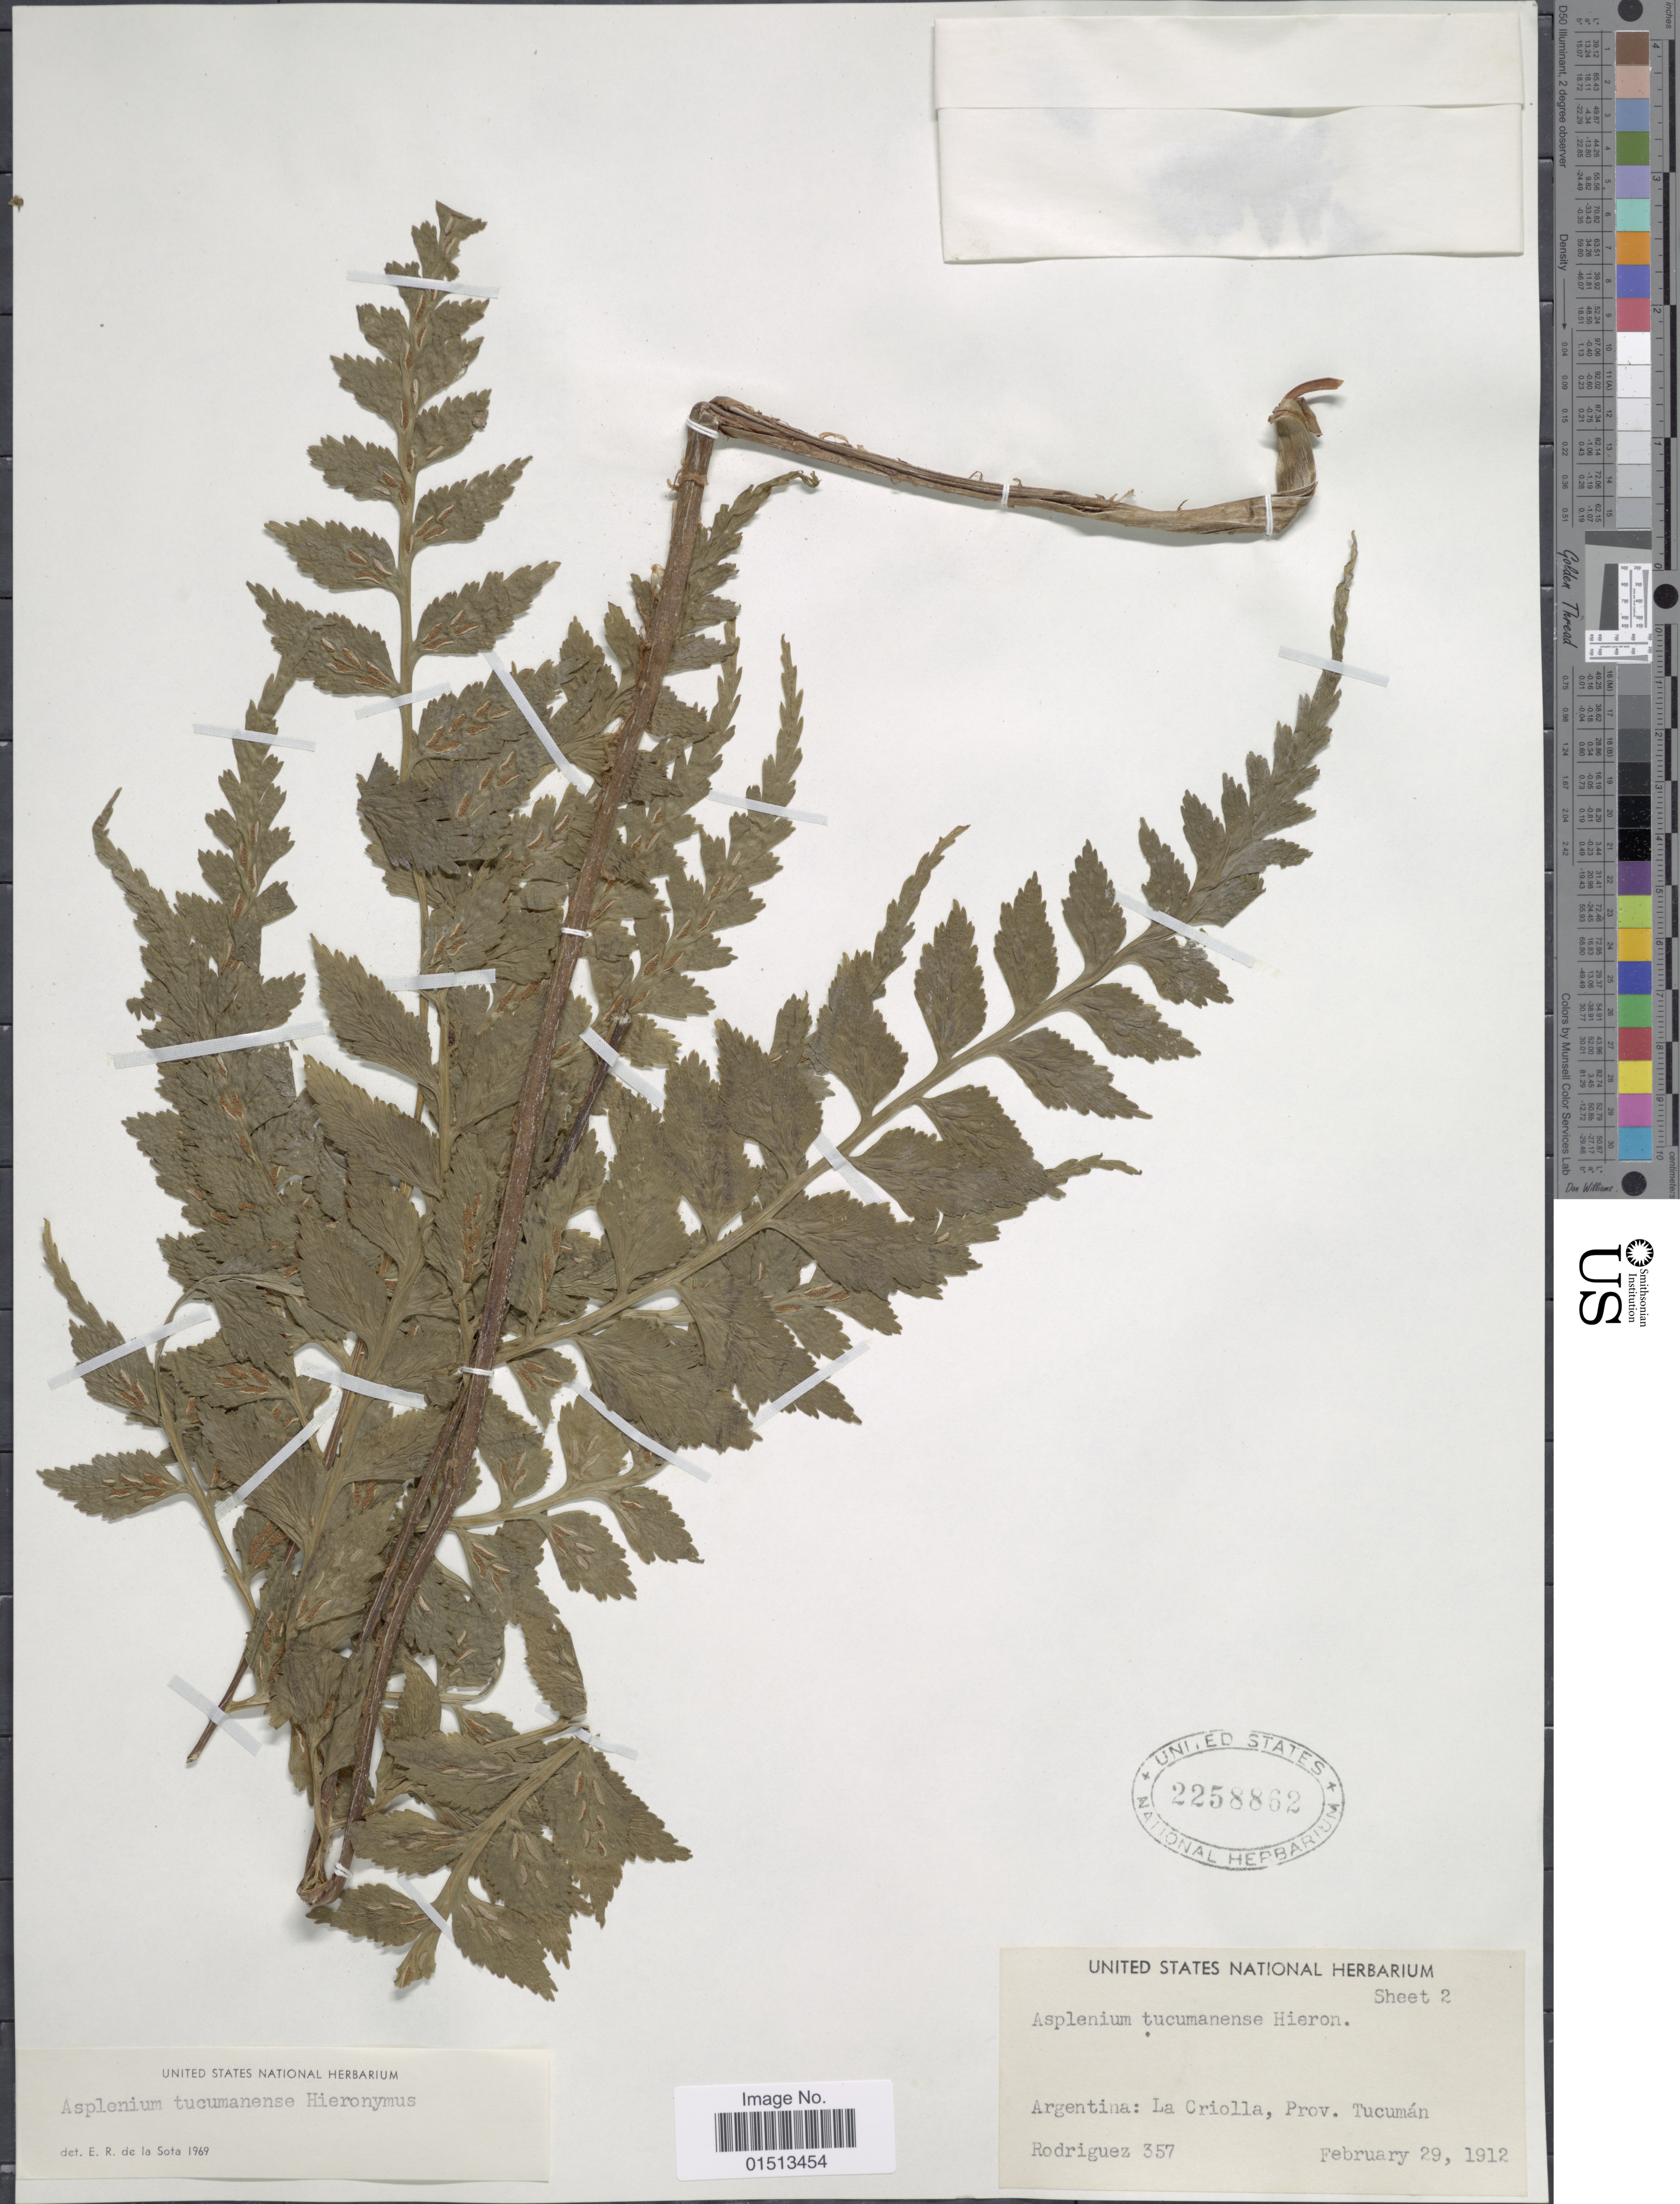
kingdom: Plantae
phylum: Tracheophyta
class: Polypodiopsida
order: Polypodiales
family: Aspleniaceae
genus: Asplenium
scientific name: Asplenium tucumanense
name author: Hieron.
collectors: Rodriguez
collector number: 357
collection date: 1912-02-29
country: Argentina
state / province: Tucuman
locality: La Criolla.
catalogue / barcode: US 2258862